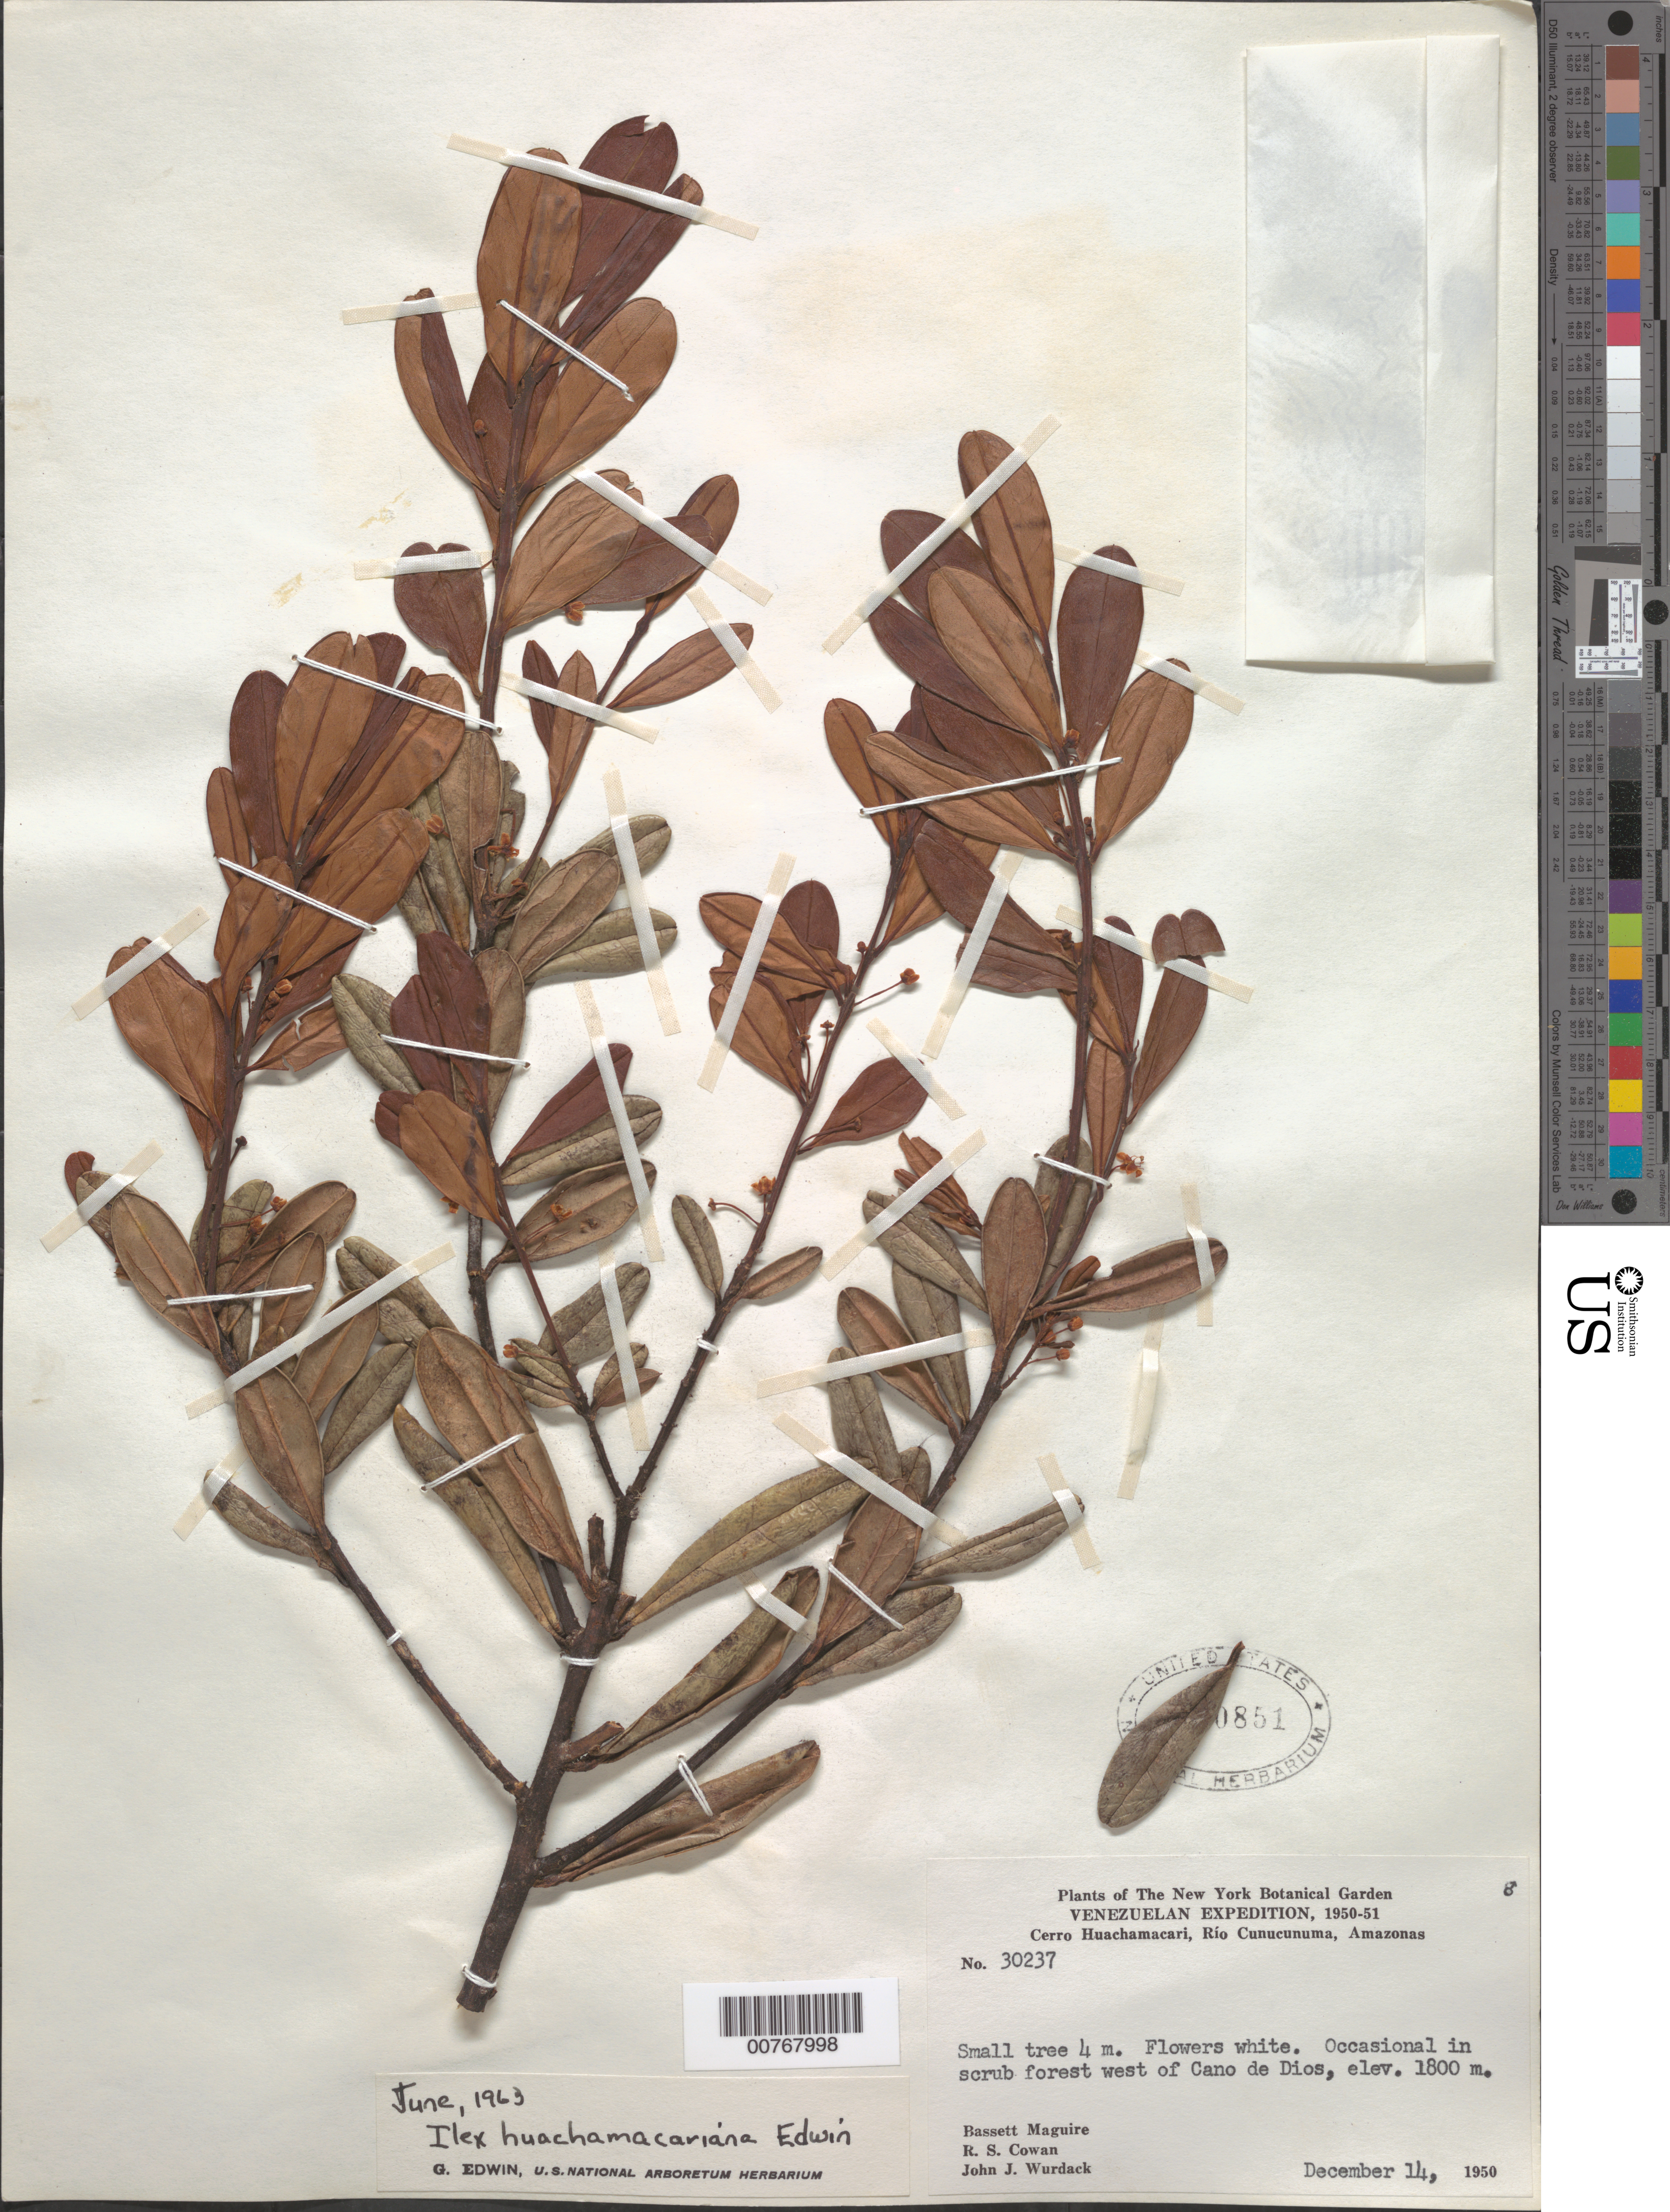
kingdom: Plantae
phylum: Tracheophyta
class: Magnoliopsida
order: Aquifoliales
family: Aquifoliaceae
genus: Ilex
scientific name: Ilex huachamacariana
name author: Edwin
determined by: Edwin, G.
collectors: B. Maguire, R. S. Cowan & J. J. Wurdack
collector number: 30237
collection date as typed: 14-Dec-50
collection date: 1950-12-14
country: Venezuela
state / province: Amazonas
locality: Cerro Huachamacari, Río Cunucunuma, west of Caño de Dios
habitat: Scrub forest west of Caño de Dios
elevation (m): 1800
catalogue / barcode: US 30237